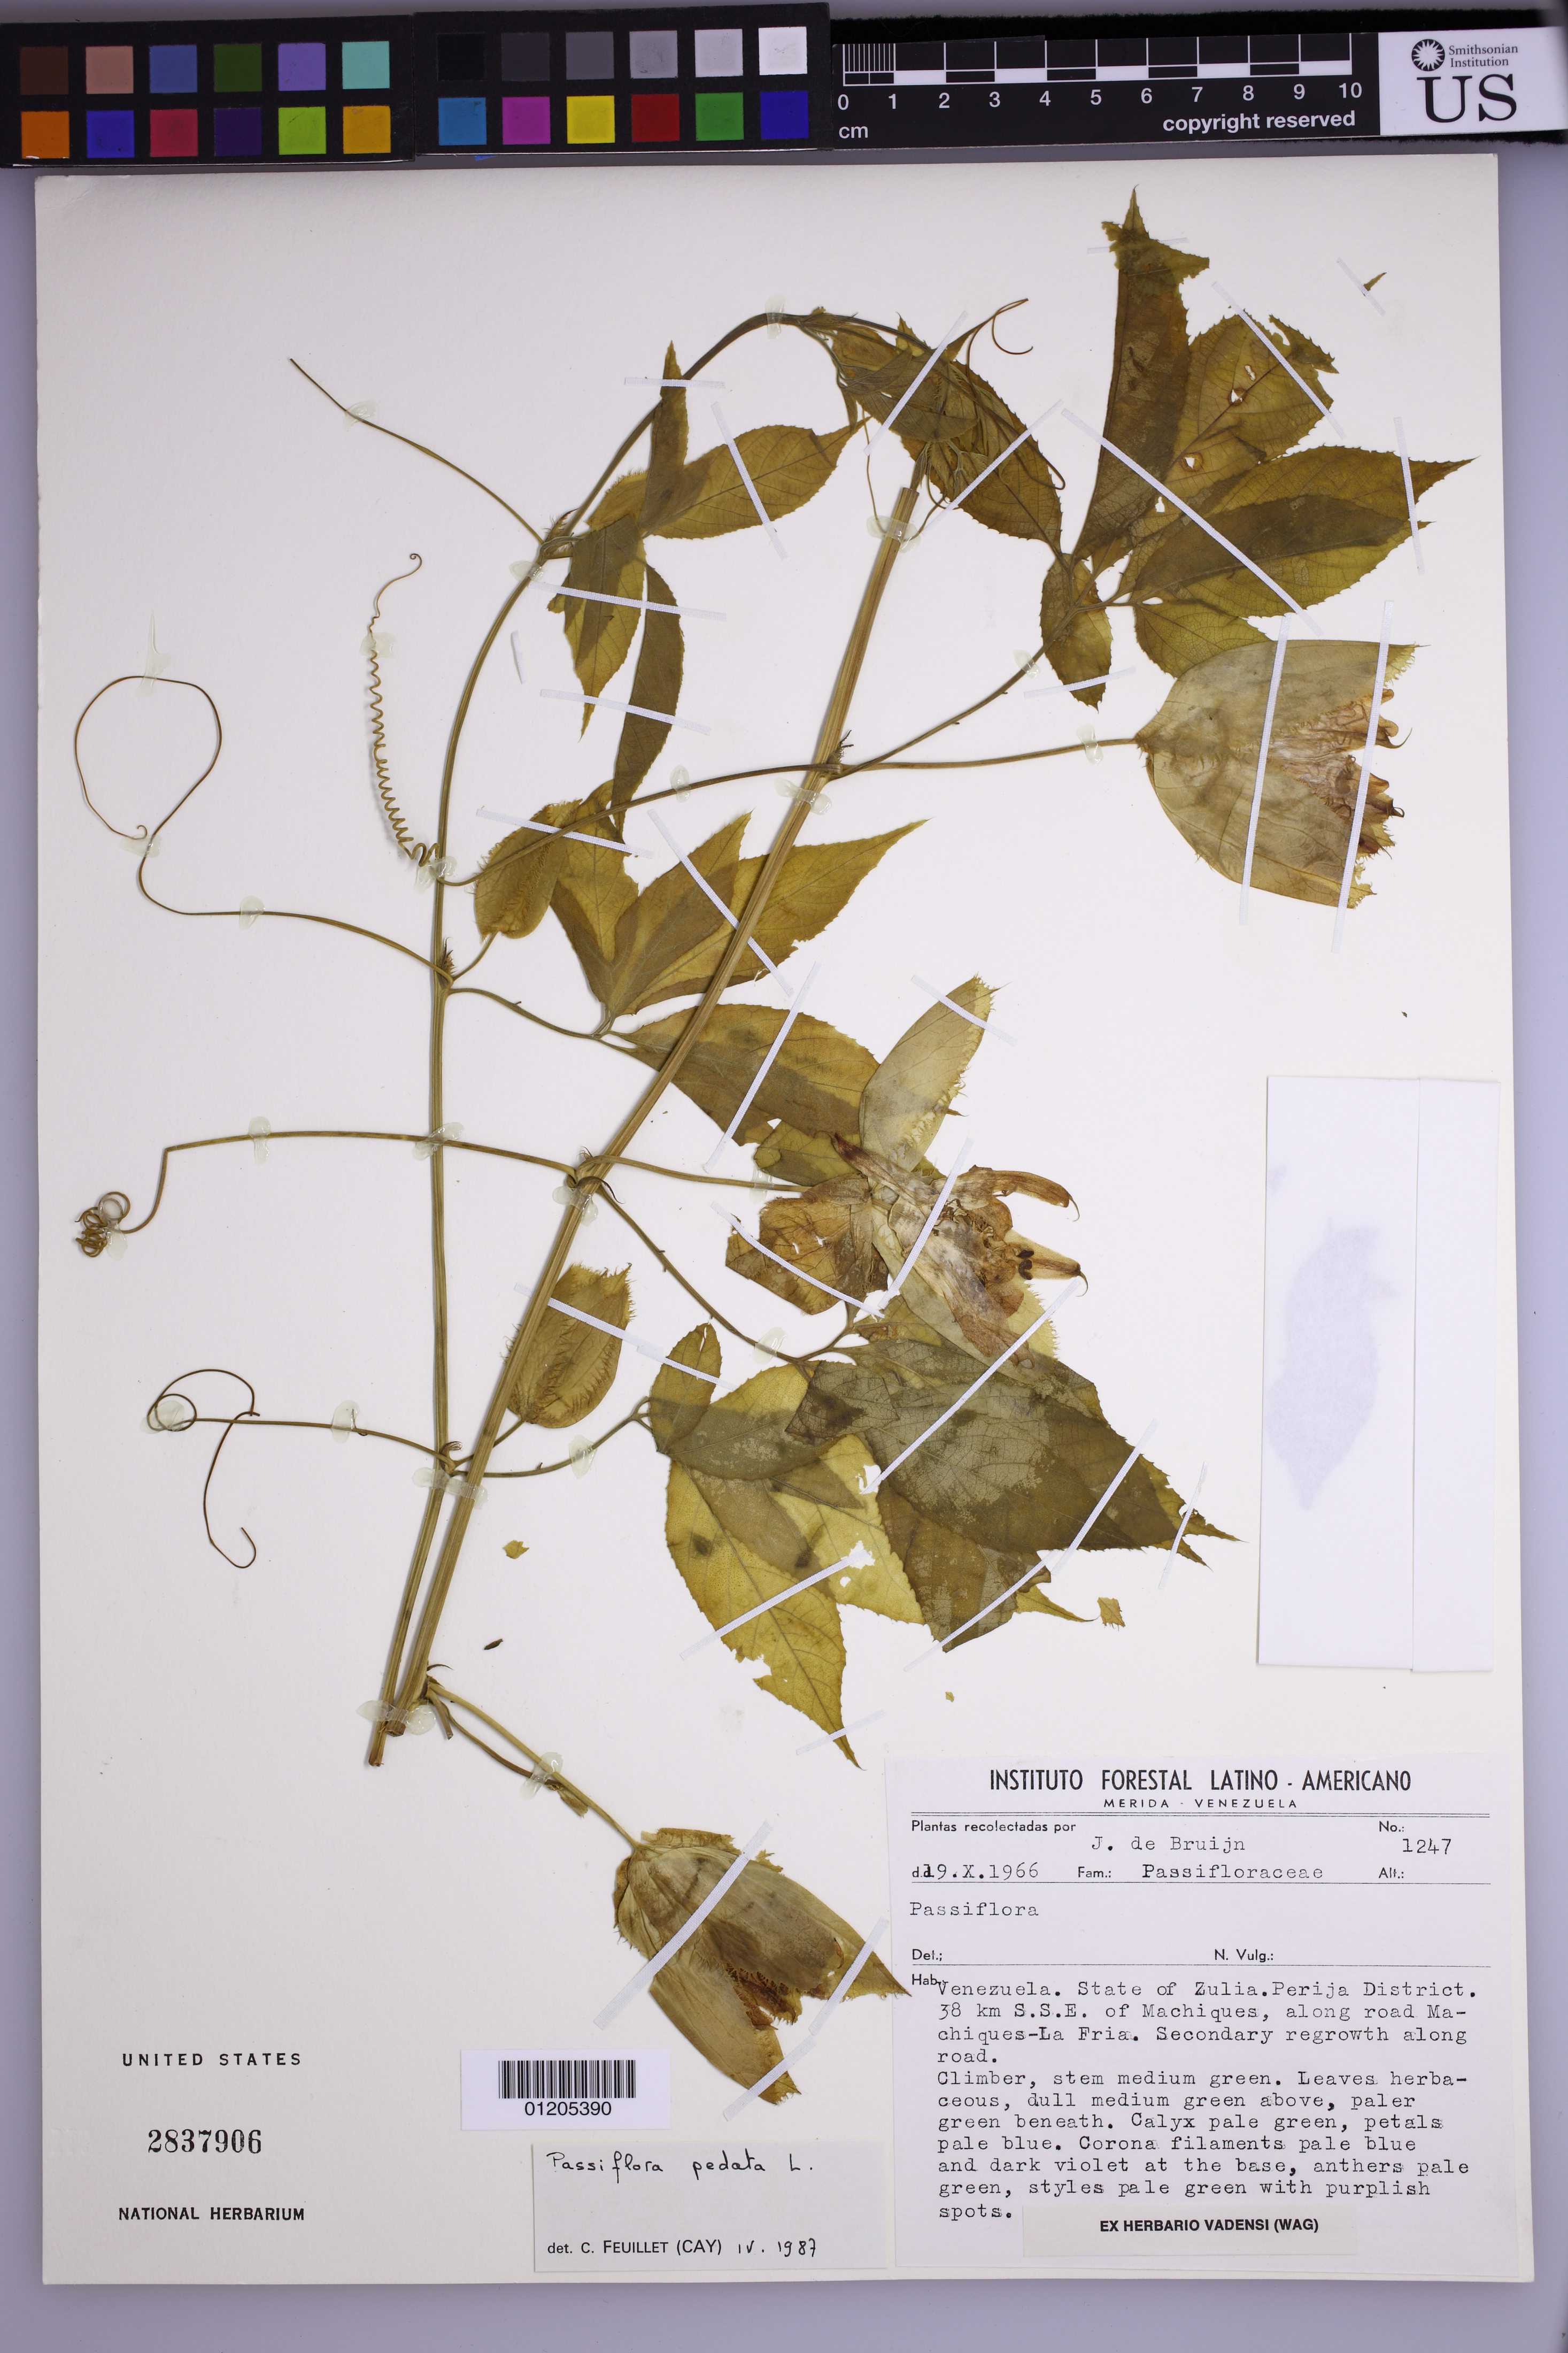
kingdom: Plantae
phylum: Tracheophyta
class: Magnoliopsida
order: Malpighiales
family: Passifloraceae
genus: Passiflora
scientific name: Passiflora pedata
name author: L.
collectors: J. Bruijn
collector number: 1247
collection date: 1966-10-19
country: Venezuela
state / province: Zulia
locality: Perija district. 38 km S.S.E. of Machiques, along road Machiques-La Fria. Secondery regrowth along road.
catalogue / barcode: US 2837906